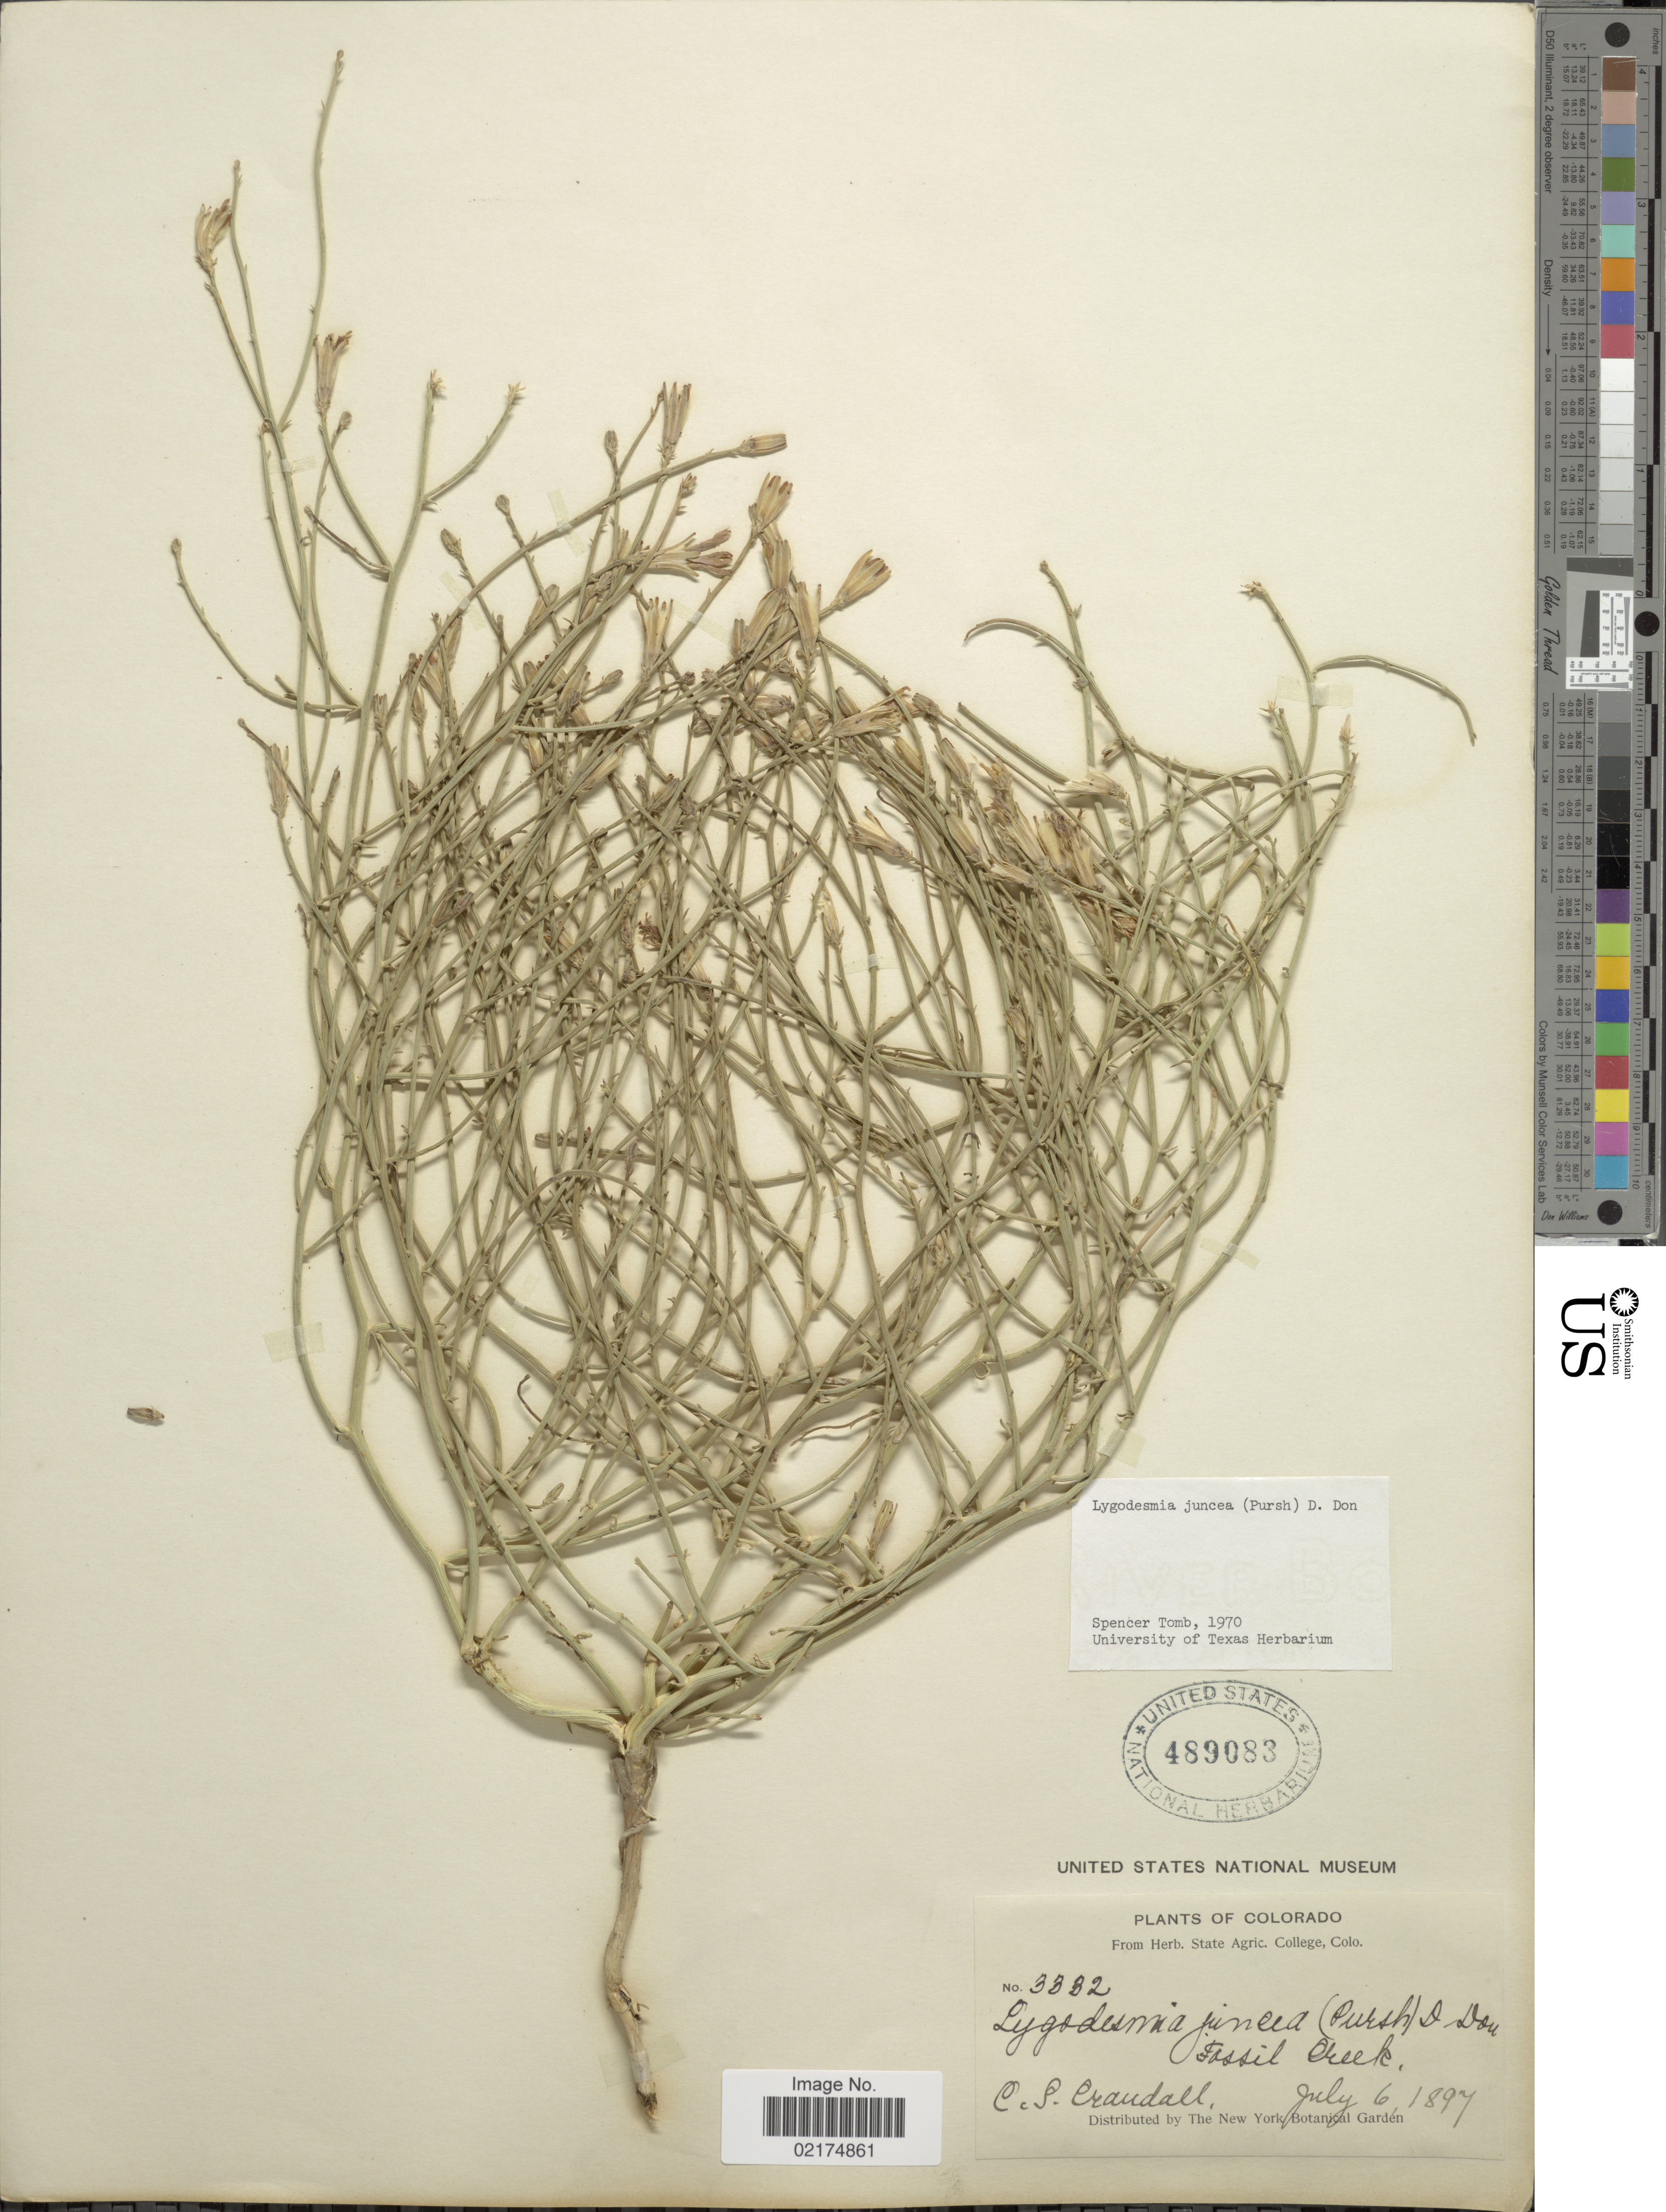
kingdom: Plantae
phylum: Tracheophyta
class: Magnoliopsida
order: Asterales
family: Asteraceae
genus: Lygodesmia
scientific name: Lygodesmia juncea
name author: D. Don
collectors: C. Crandall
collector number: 3332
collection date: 1897-07-06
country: United States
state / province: Colorado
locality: Fossil Creek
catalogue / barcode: US 489083